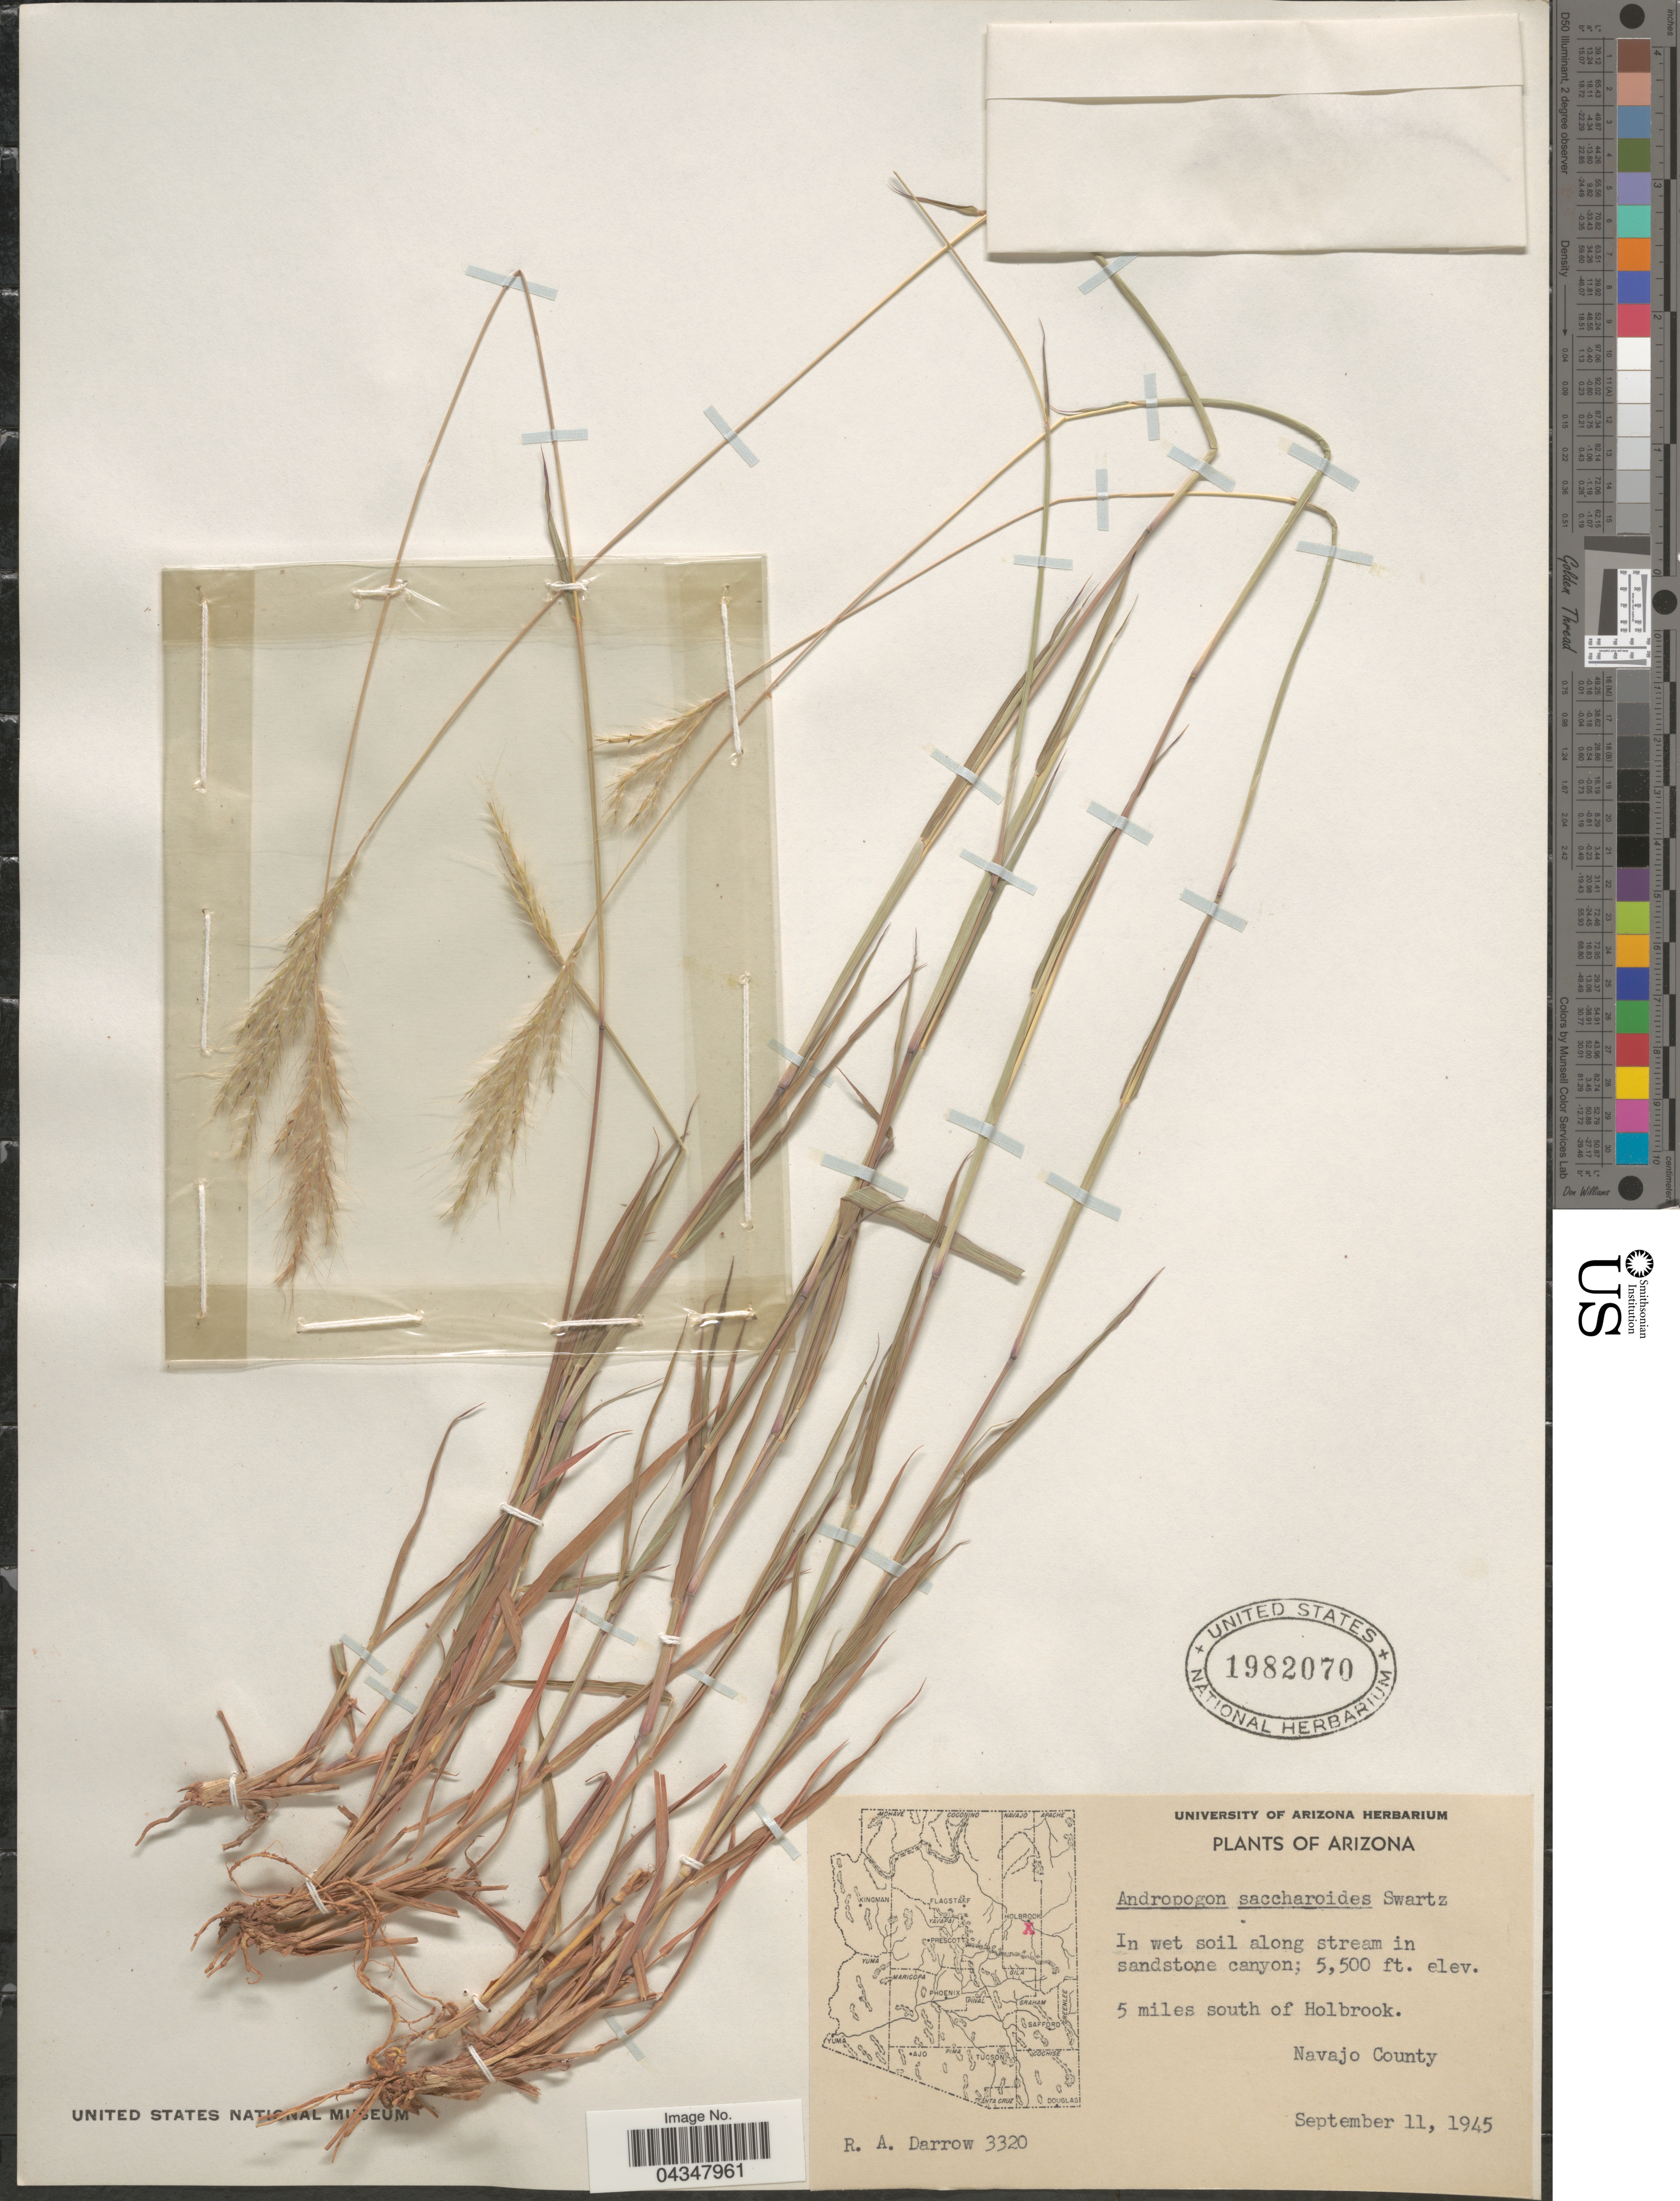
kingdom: Plantae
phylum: Tracheophyta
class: Liliopsida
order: Poales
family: Poaceae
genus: Bothriochloa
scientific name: Bothriochloa saccharoides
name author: (Sw.) Rydb.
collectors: R. A. Darrow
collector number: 3320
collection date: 1945-09-11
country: United States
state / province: Arizona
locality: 5 miles south of Holbrook. Navajo County.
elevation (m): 1676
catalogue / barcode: US 1982070